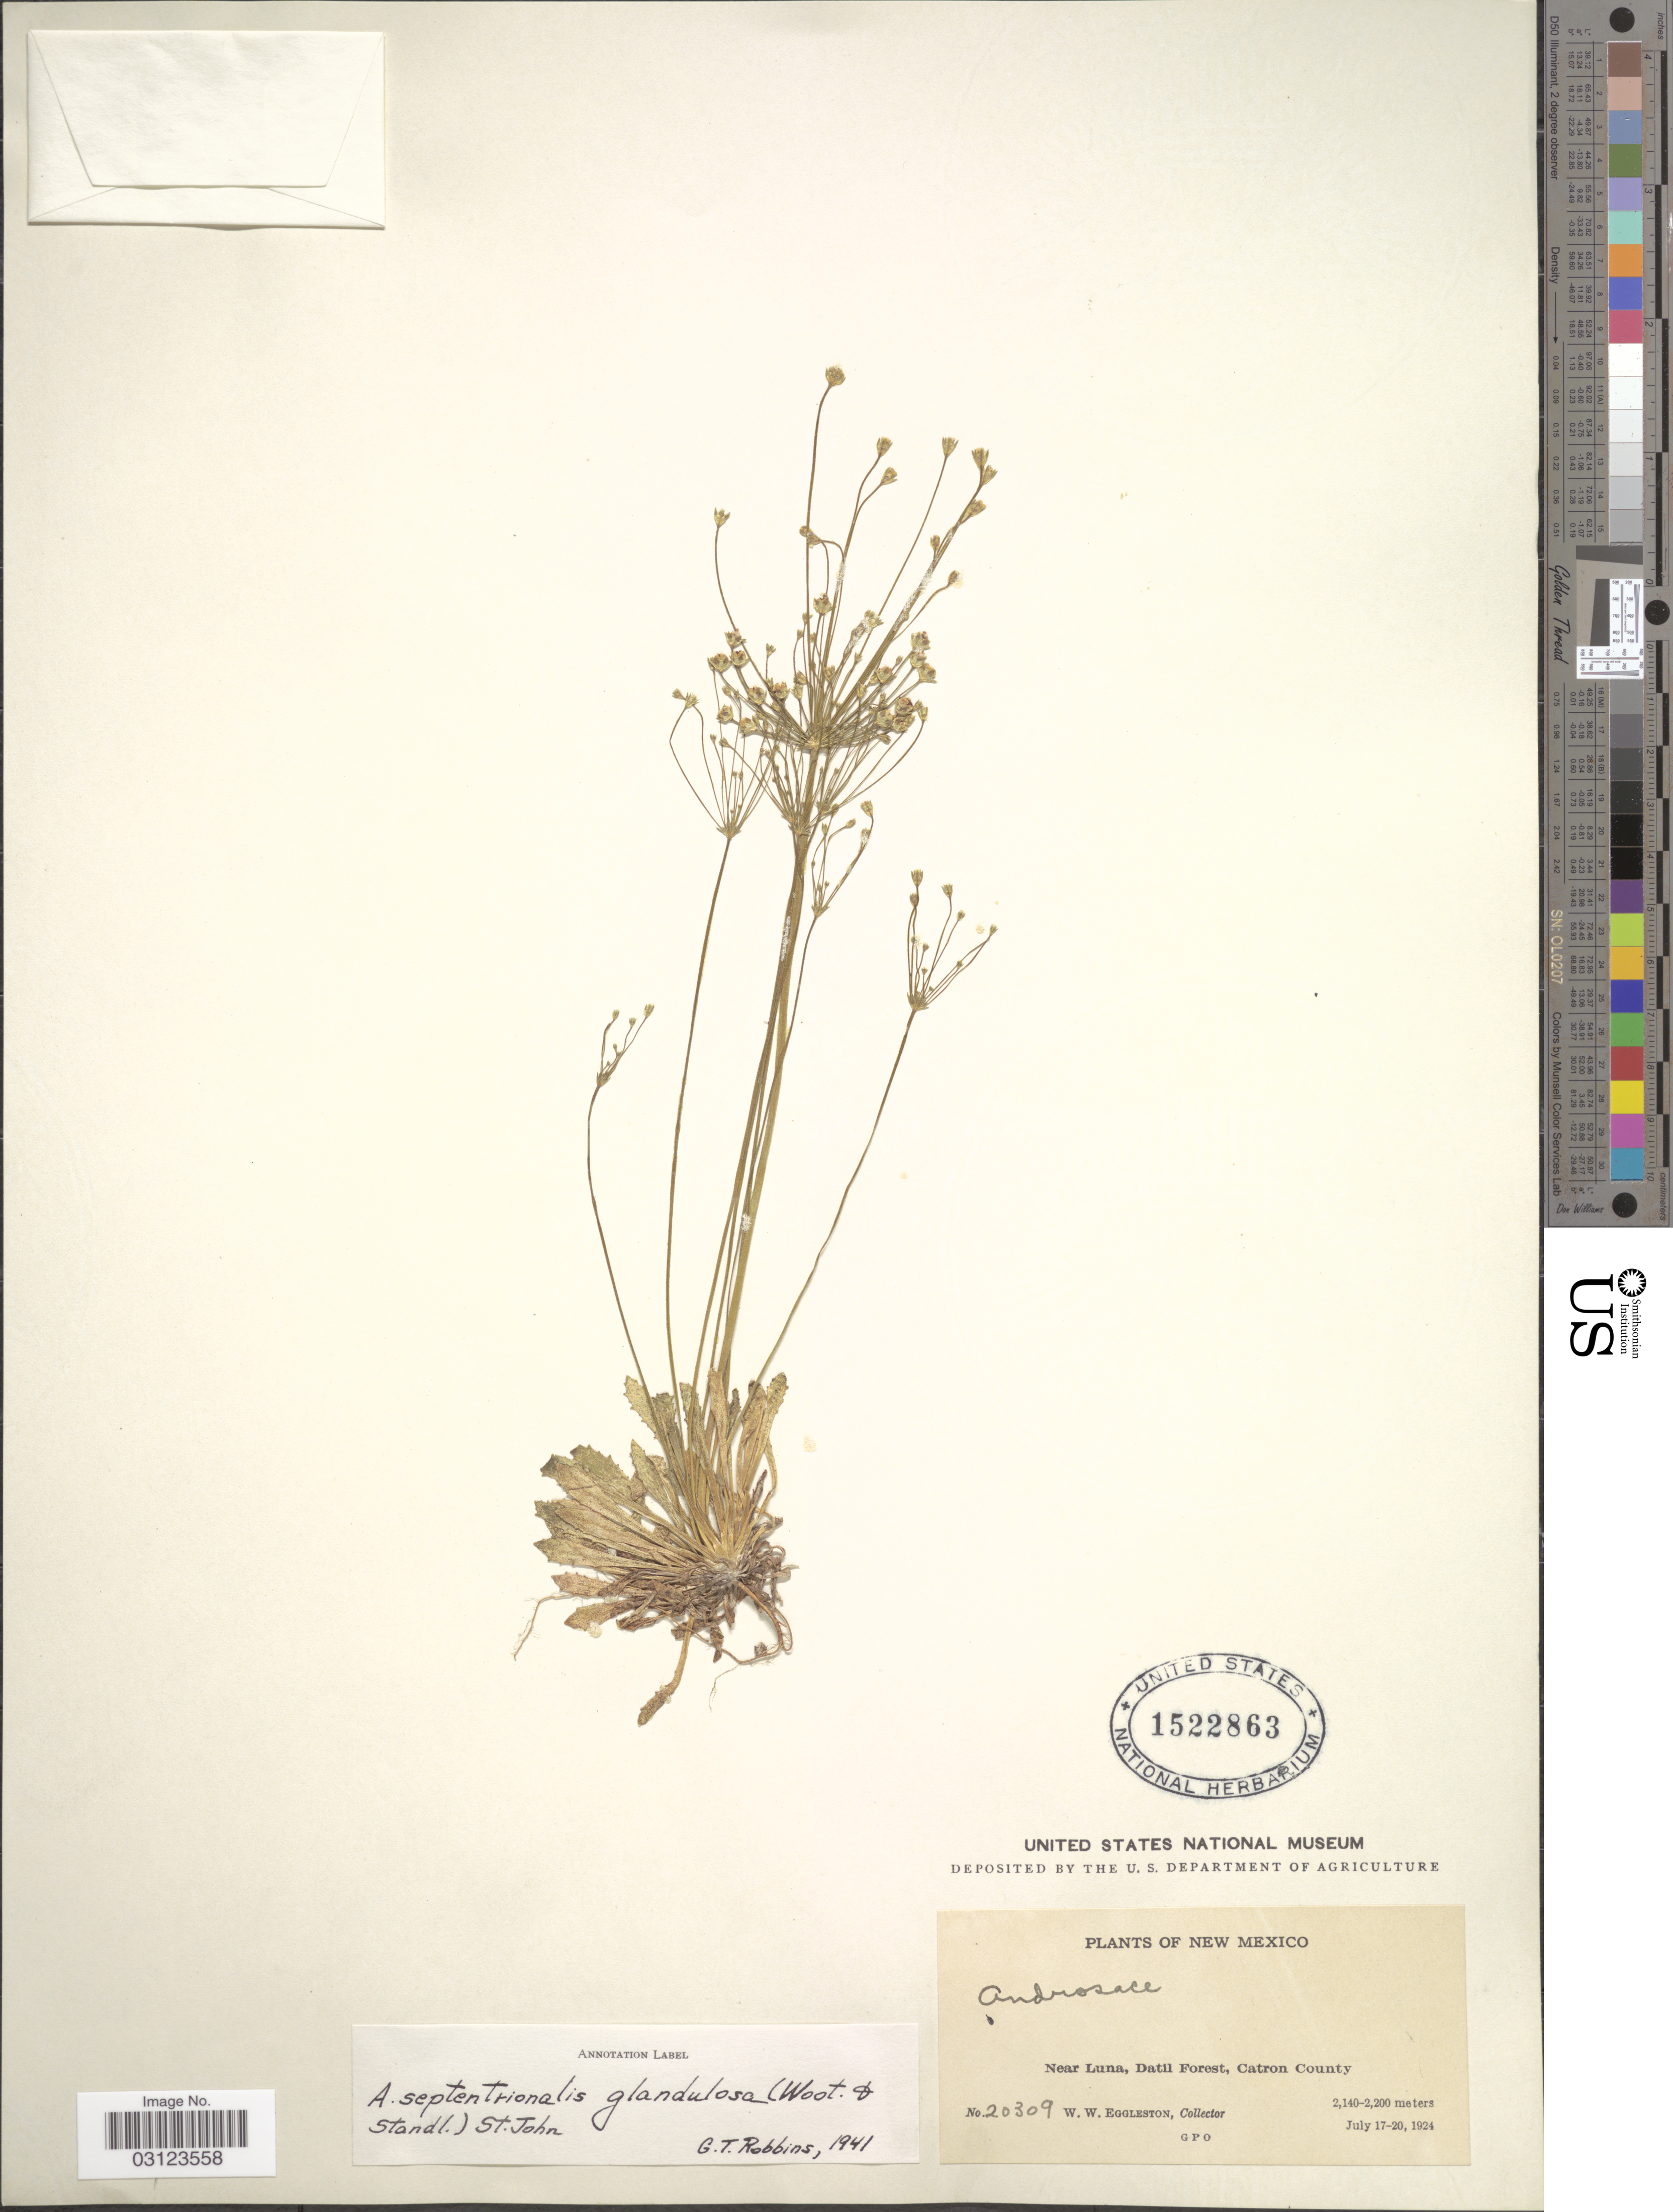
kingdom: Plantae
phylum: Tracheophyta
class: Magnoliopsida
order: Ericales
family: Primulaceae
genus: Androsace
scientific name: Androsace septentrionalis subsp. glandulosa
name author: (Wooton & Standl.) G.T. Robbins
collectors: W. W. Eggleston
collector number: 20309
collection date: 1924-07-17/1924-07-20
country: United States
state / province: New Mexico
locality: Near Luna, Datil Forest, Catron County.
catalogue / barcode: US 1522863